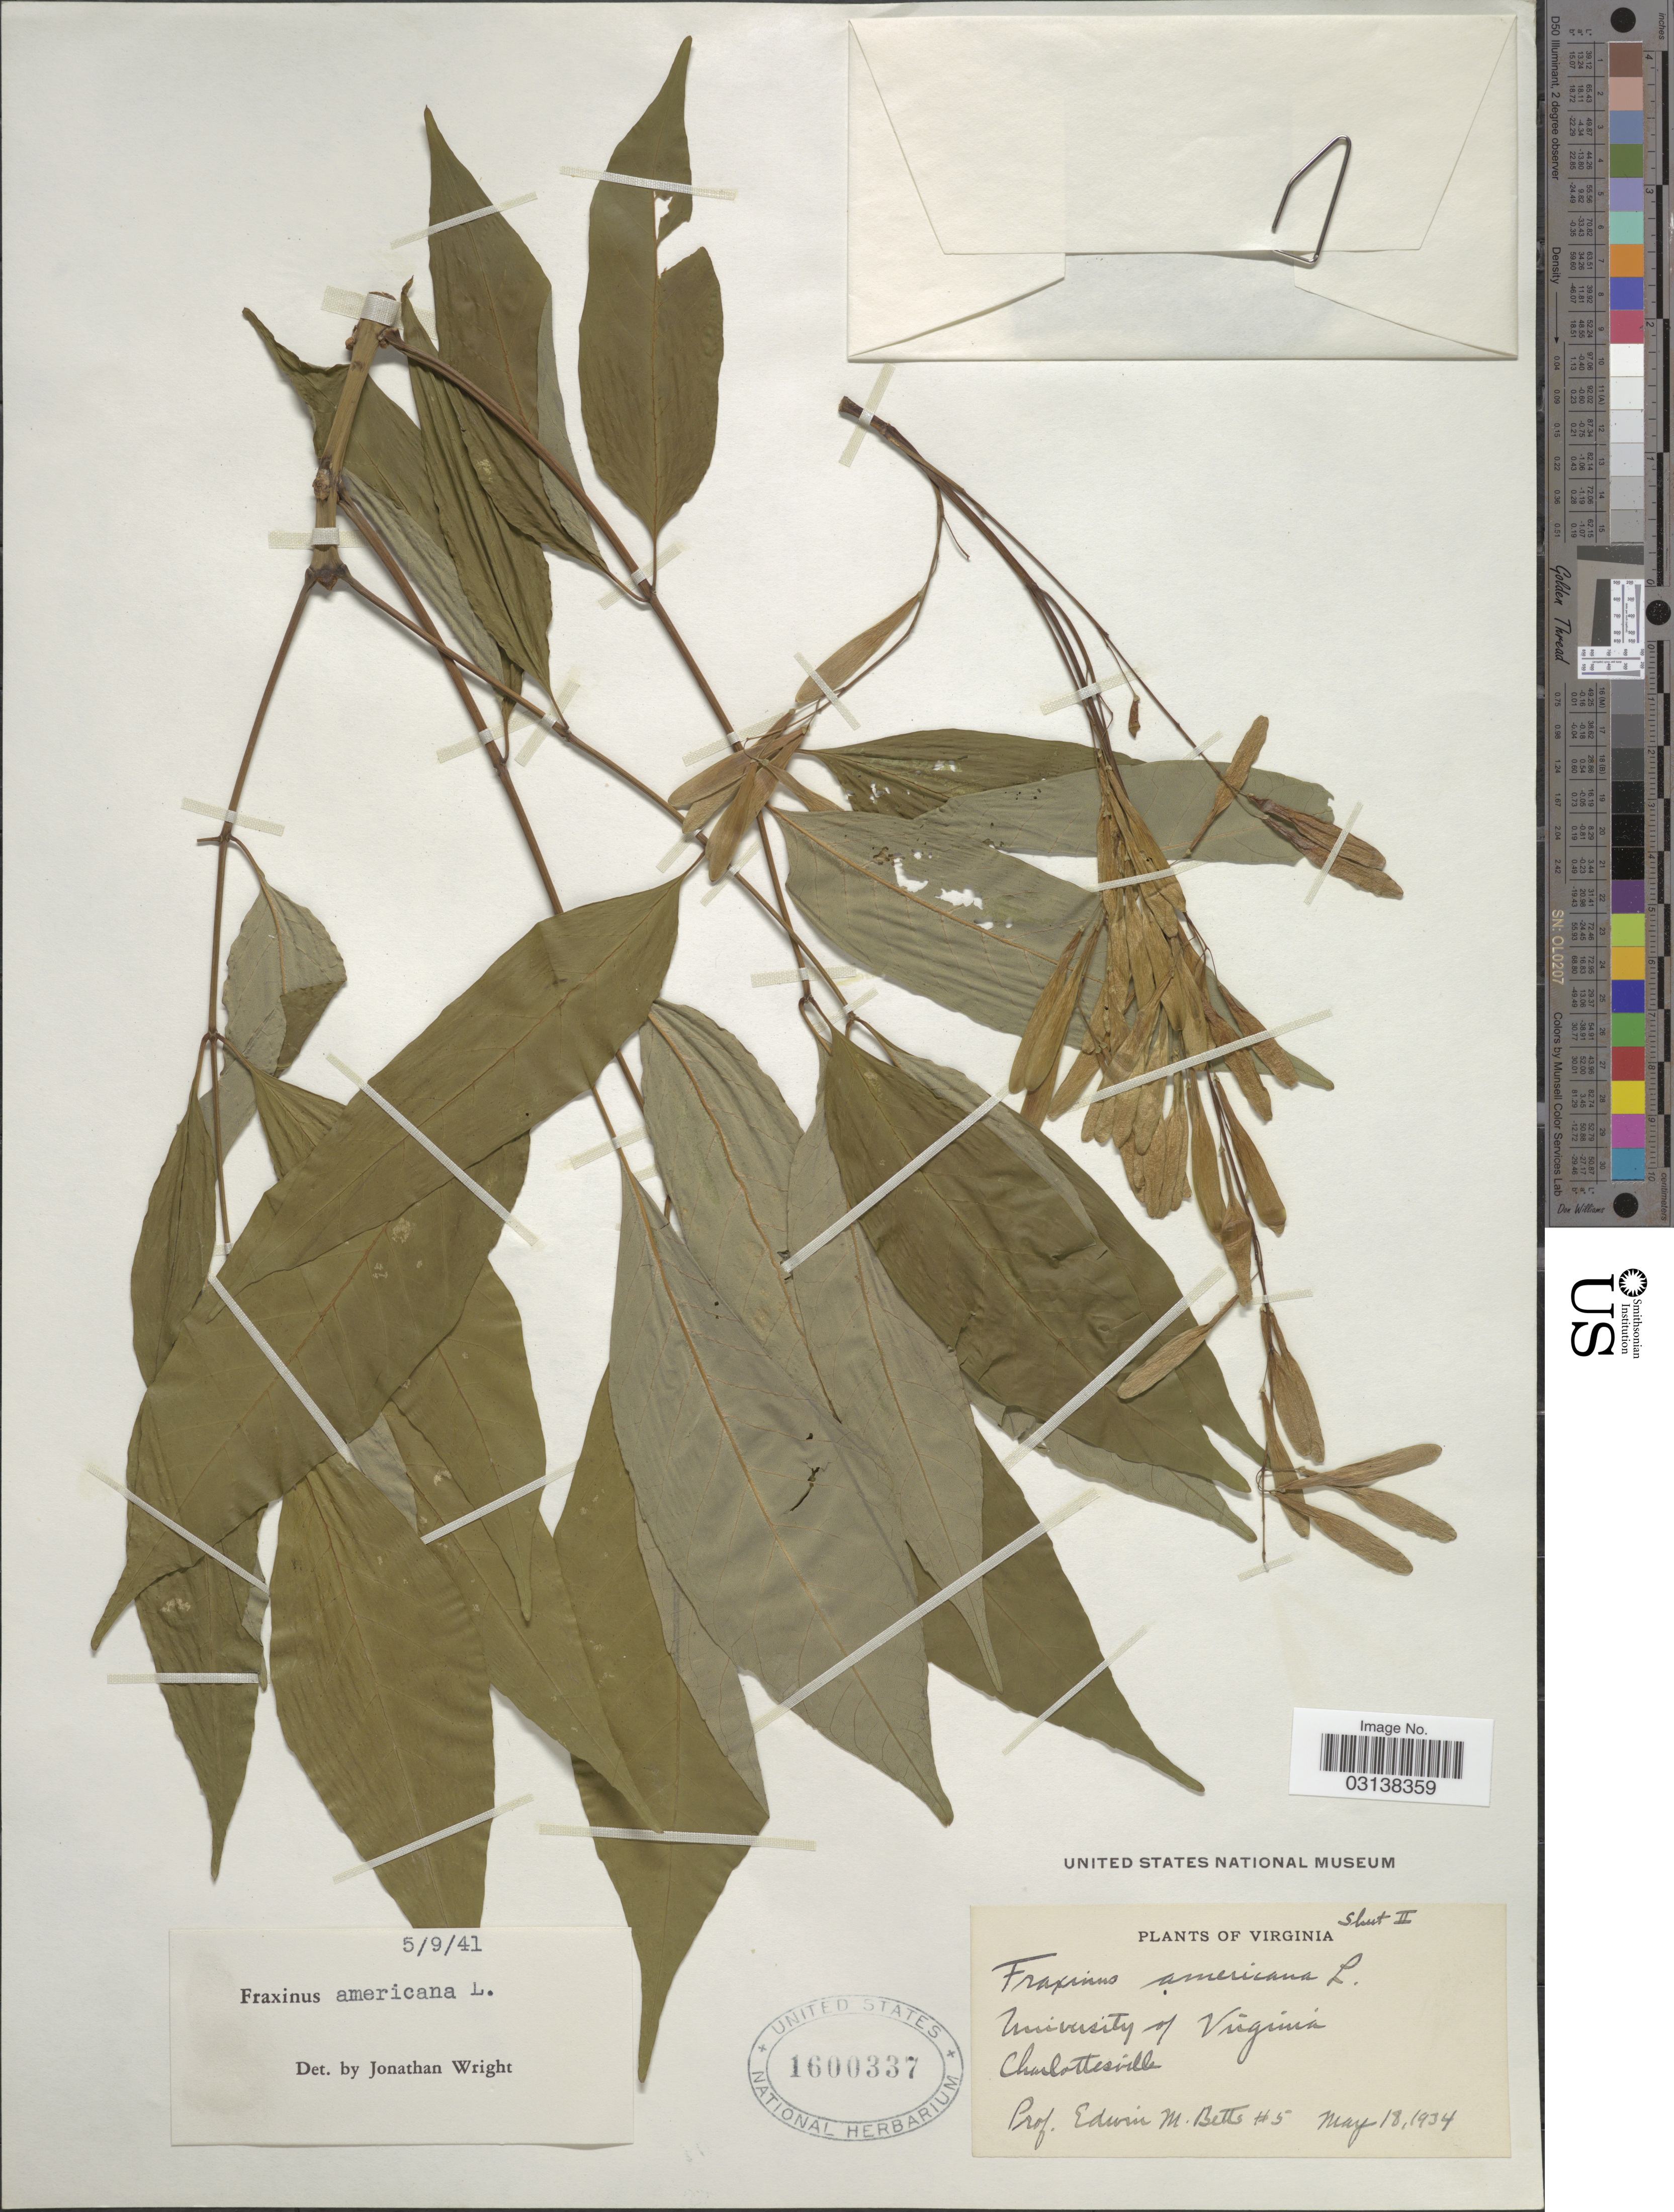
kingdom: Plantae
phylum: Tracheophyta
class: Magnoliopsida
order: Lamiales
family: Oleaceae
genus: Fraxinus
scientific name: Fraxinus americana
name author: L.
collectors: E. Betts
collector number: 5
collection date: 1934-05-18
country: United States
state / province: Virginia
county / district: City of Charlottesville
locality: University of Virginia, Charlottesville.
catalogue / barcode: US 1600337